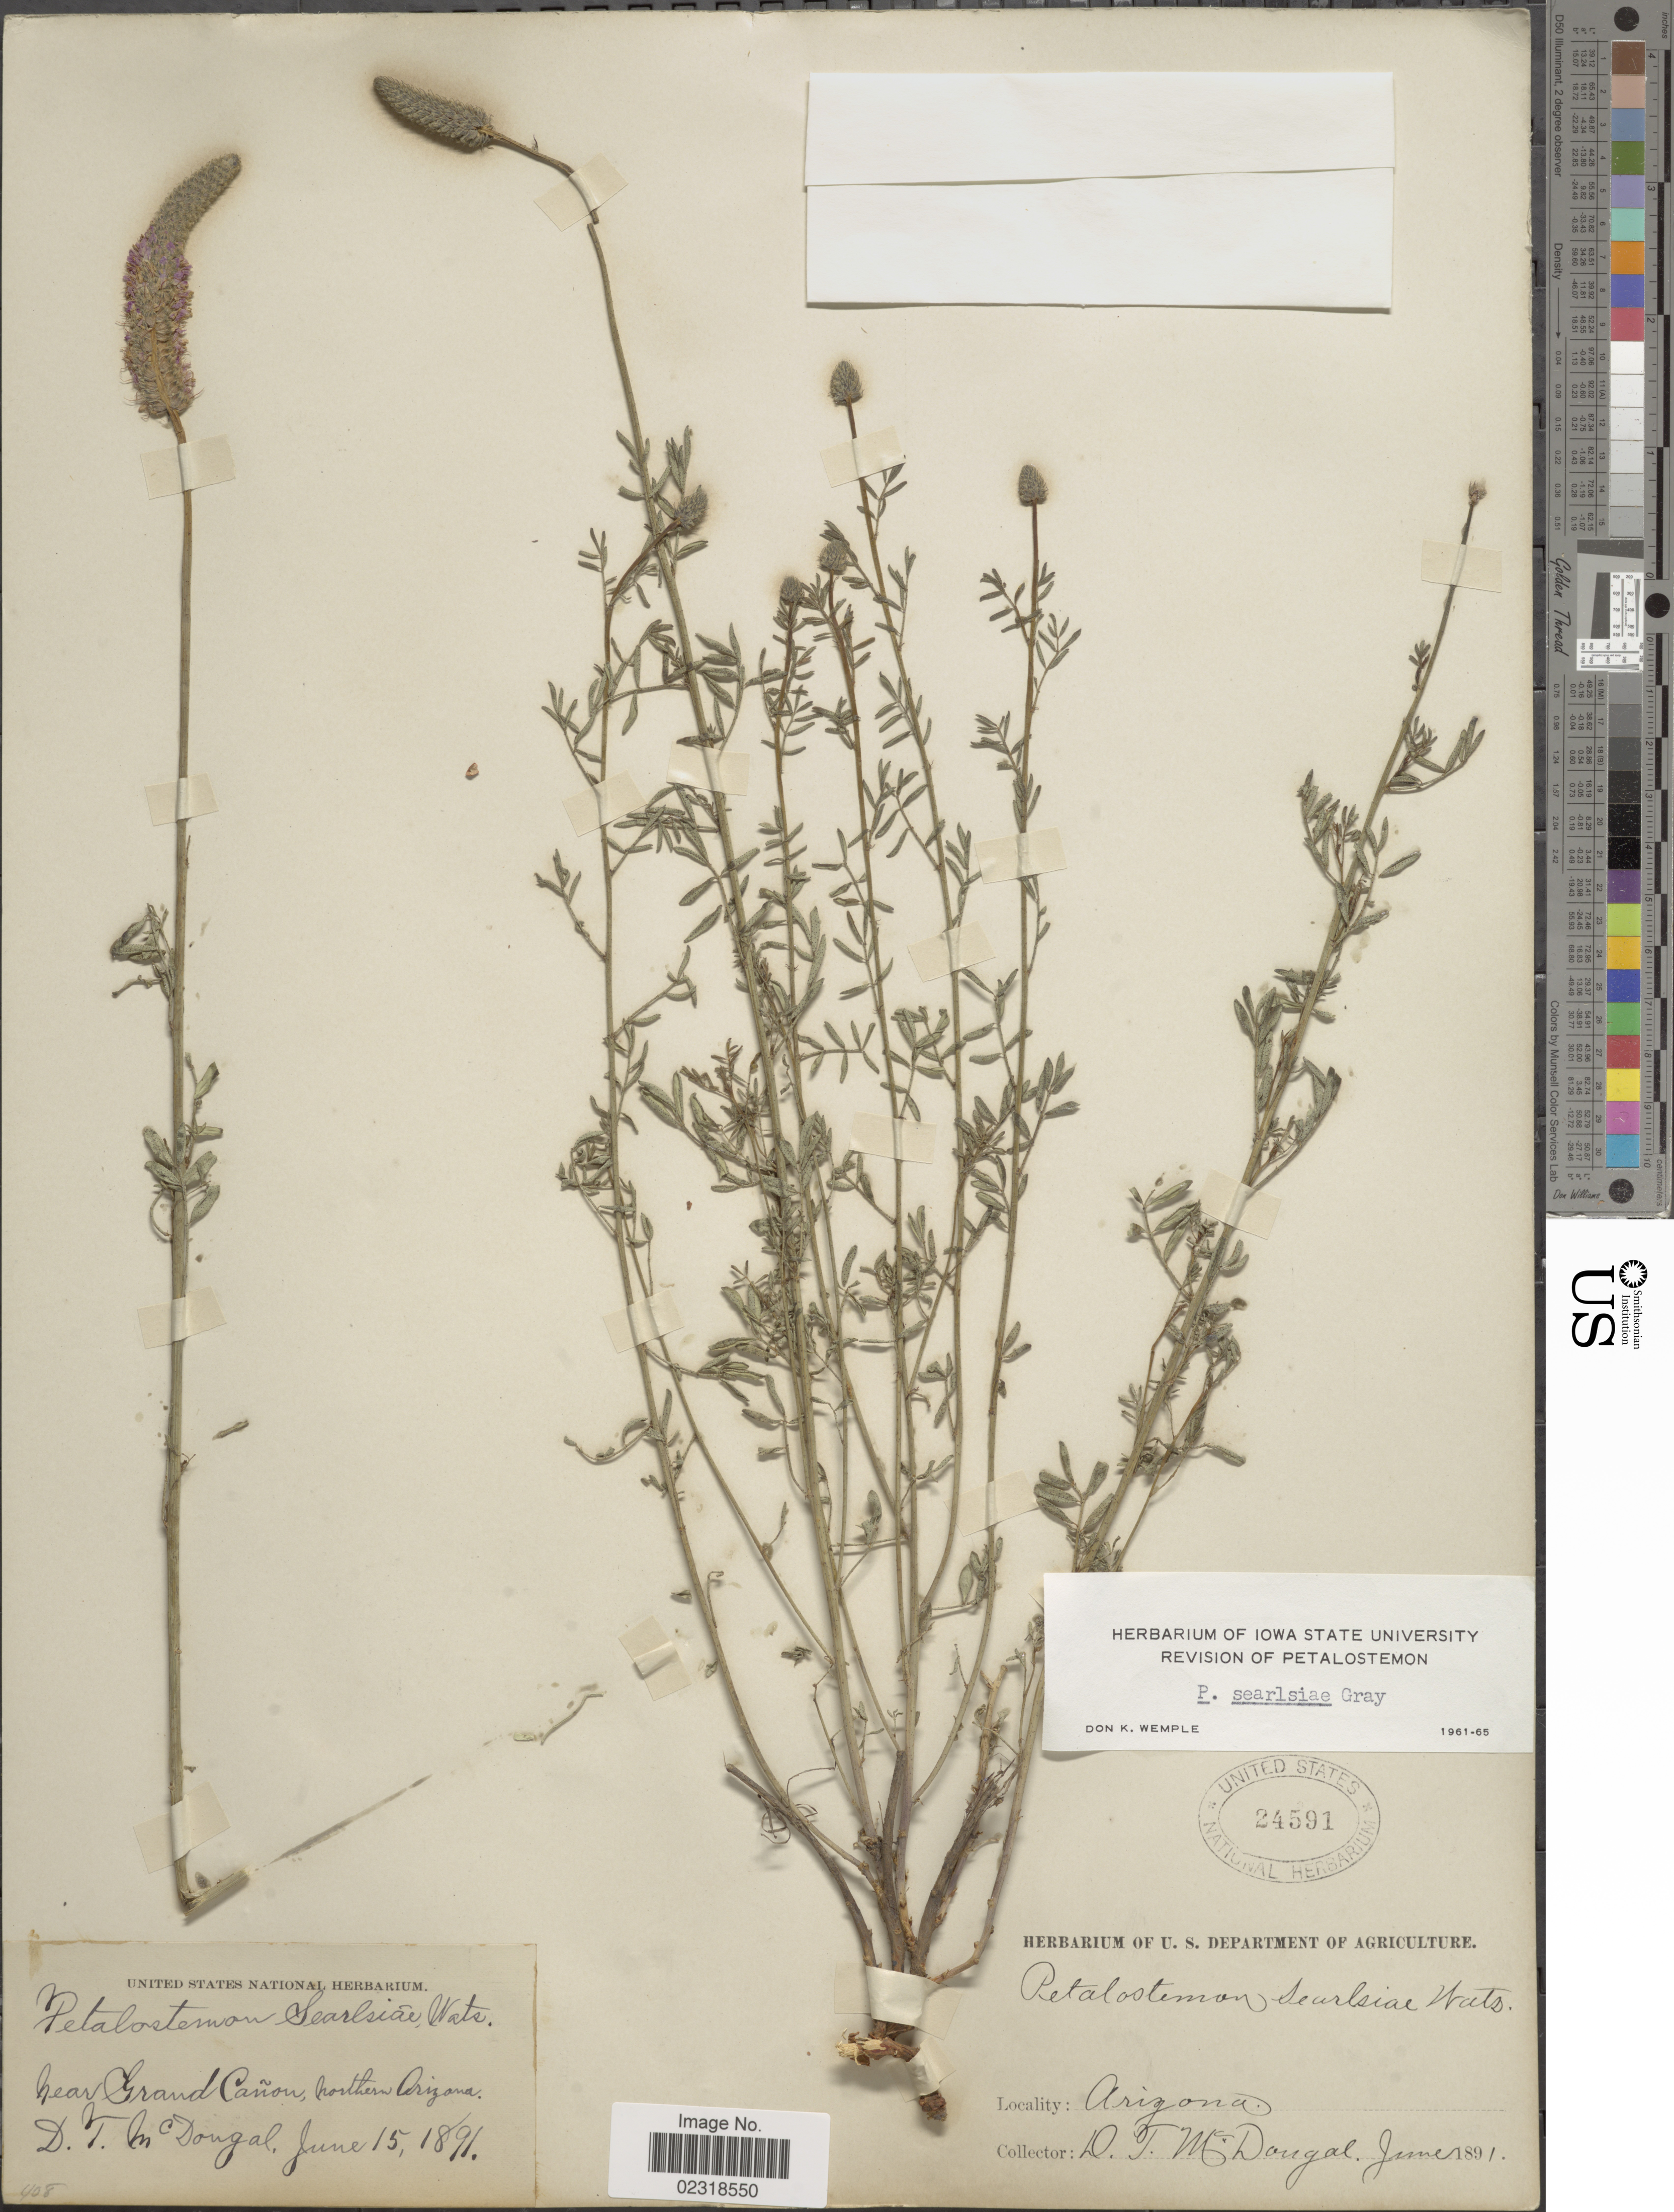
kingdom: Plantae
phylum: Tracheophyta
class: Magnoliopsida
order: Fabales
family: Fabaceae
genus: Dalea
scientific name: Dalea searlsiae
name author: (A. Gray) Barneby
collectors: D. McDougal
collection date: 1891-06-15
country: United States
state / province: Arizona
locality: Near Grand Canon, Northernl Arizona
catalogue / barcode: US 24591